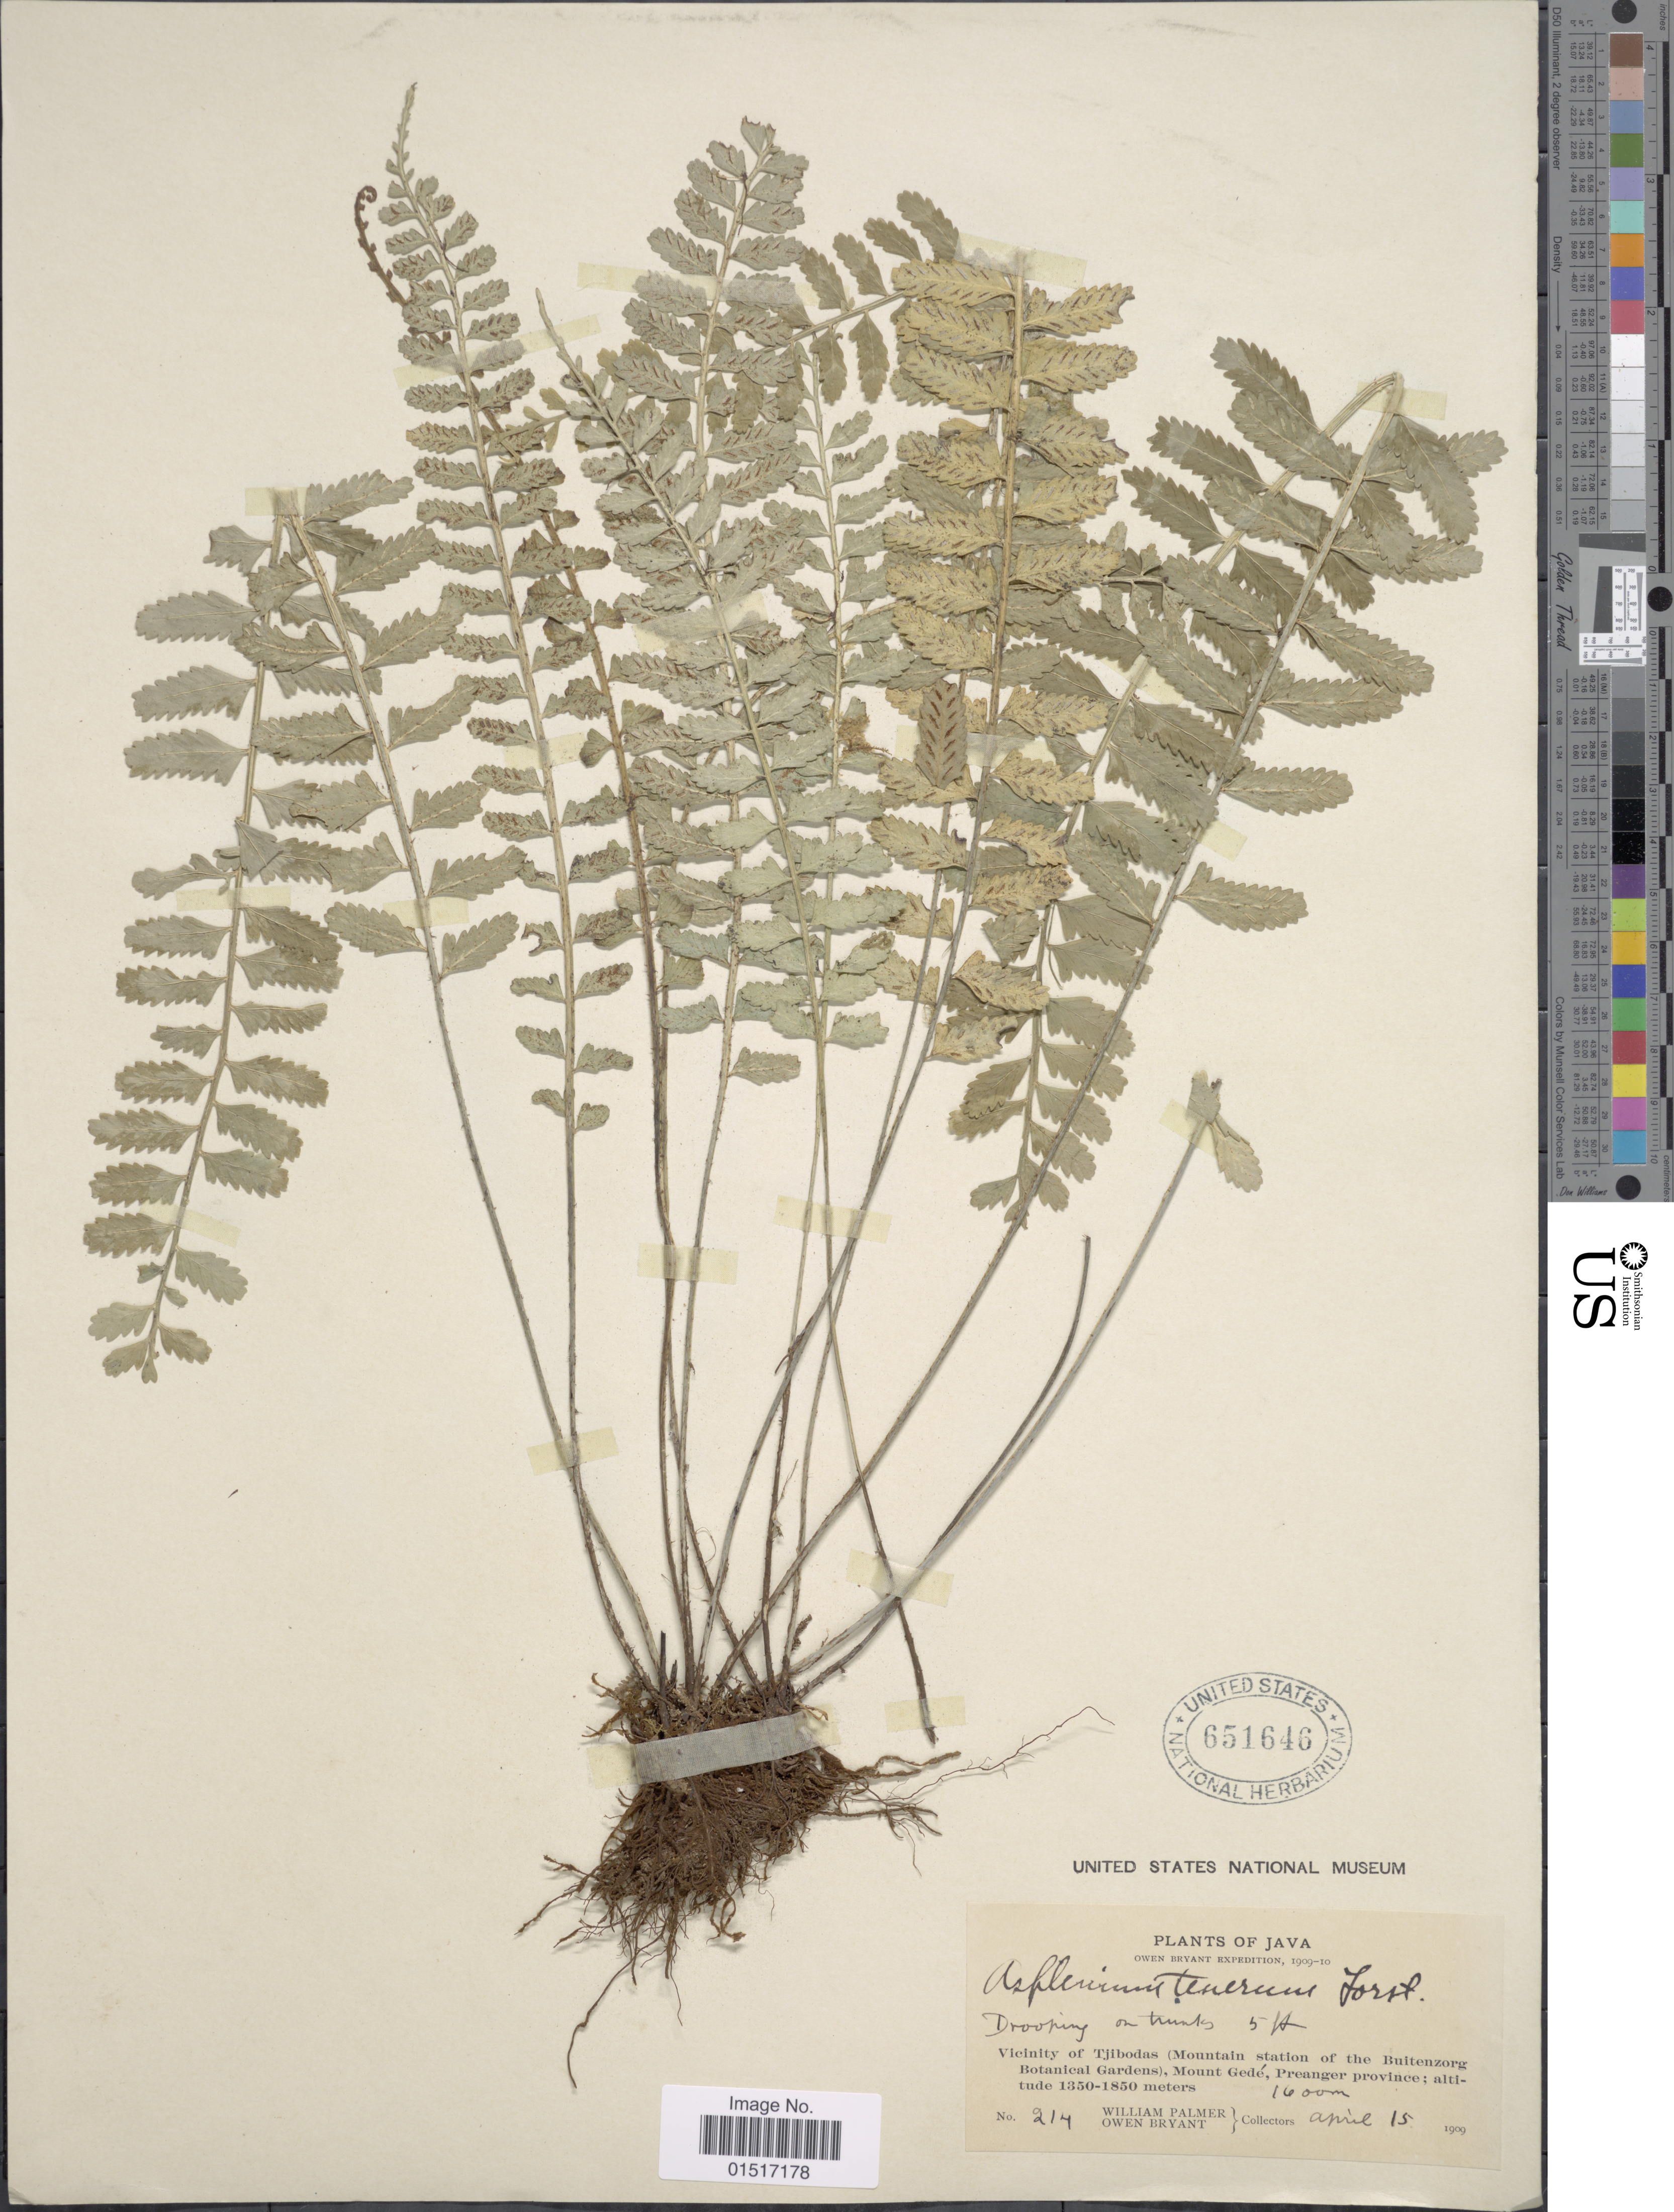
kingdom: Plantae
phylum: Tracheophyta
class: Polypodiopsida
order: Polypodiales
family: Aspleniaceae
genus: Asplenium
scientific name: Asplenium tenerum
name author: G. Forst.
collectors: W. Palmer & O. Bryant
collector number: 214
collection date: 1909-04-15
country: Indonesia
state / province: Java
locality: Vicinity of Tjibodas (Mountain station of the Buitenzorg Botanical Gardens), Mount Gede, Preanger province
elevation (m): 1600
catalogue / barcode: US 651646